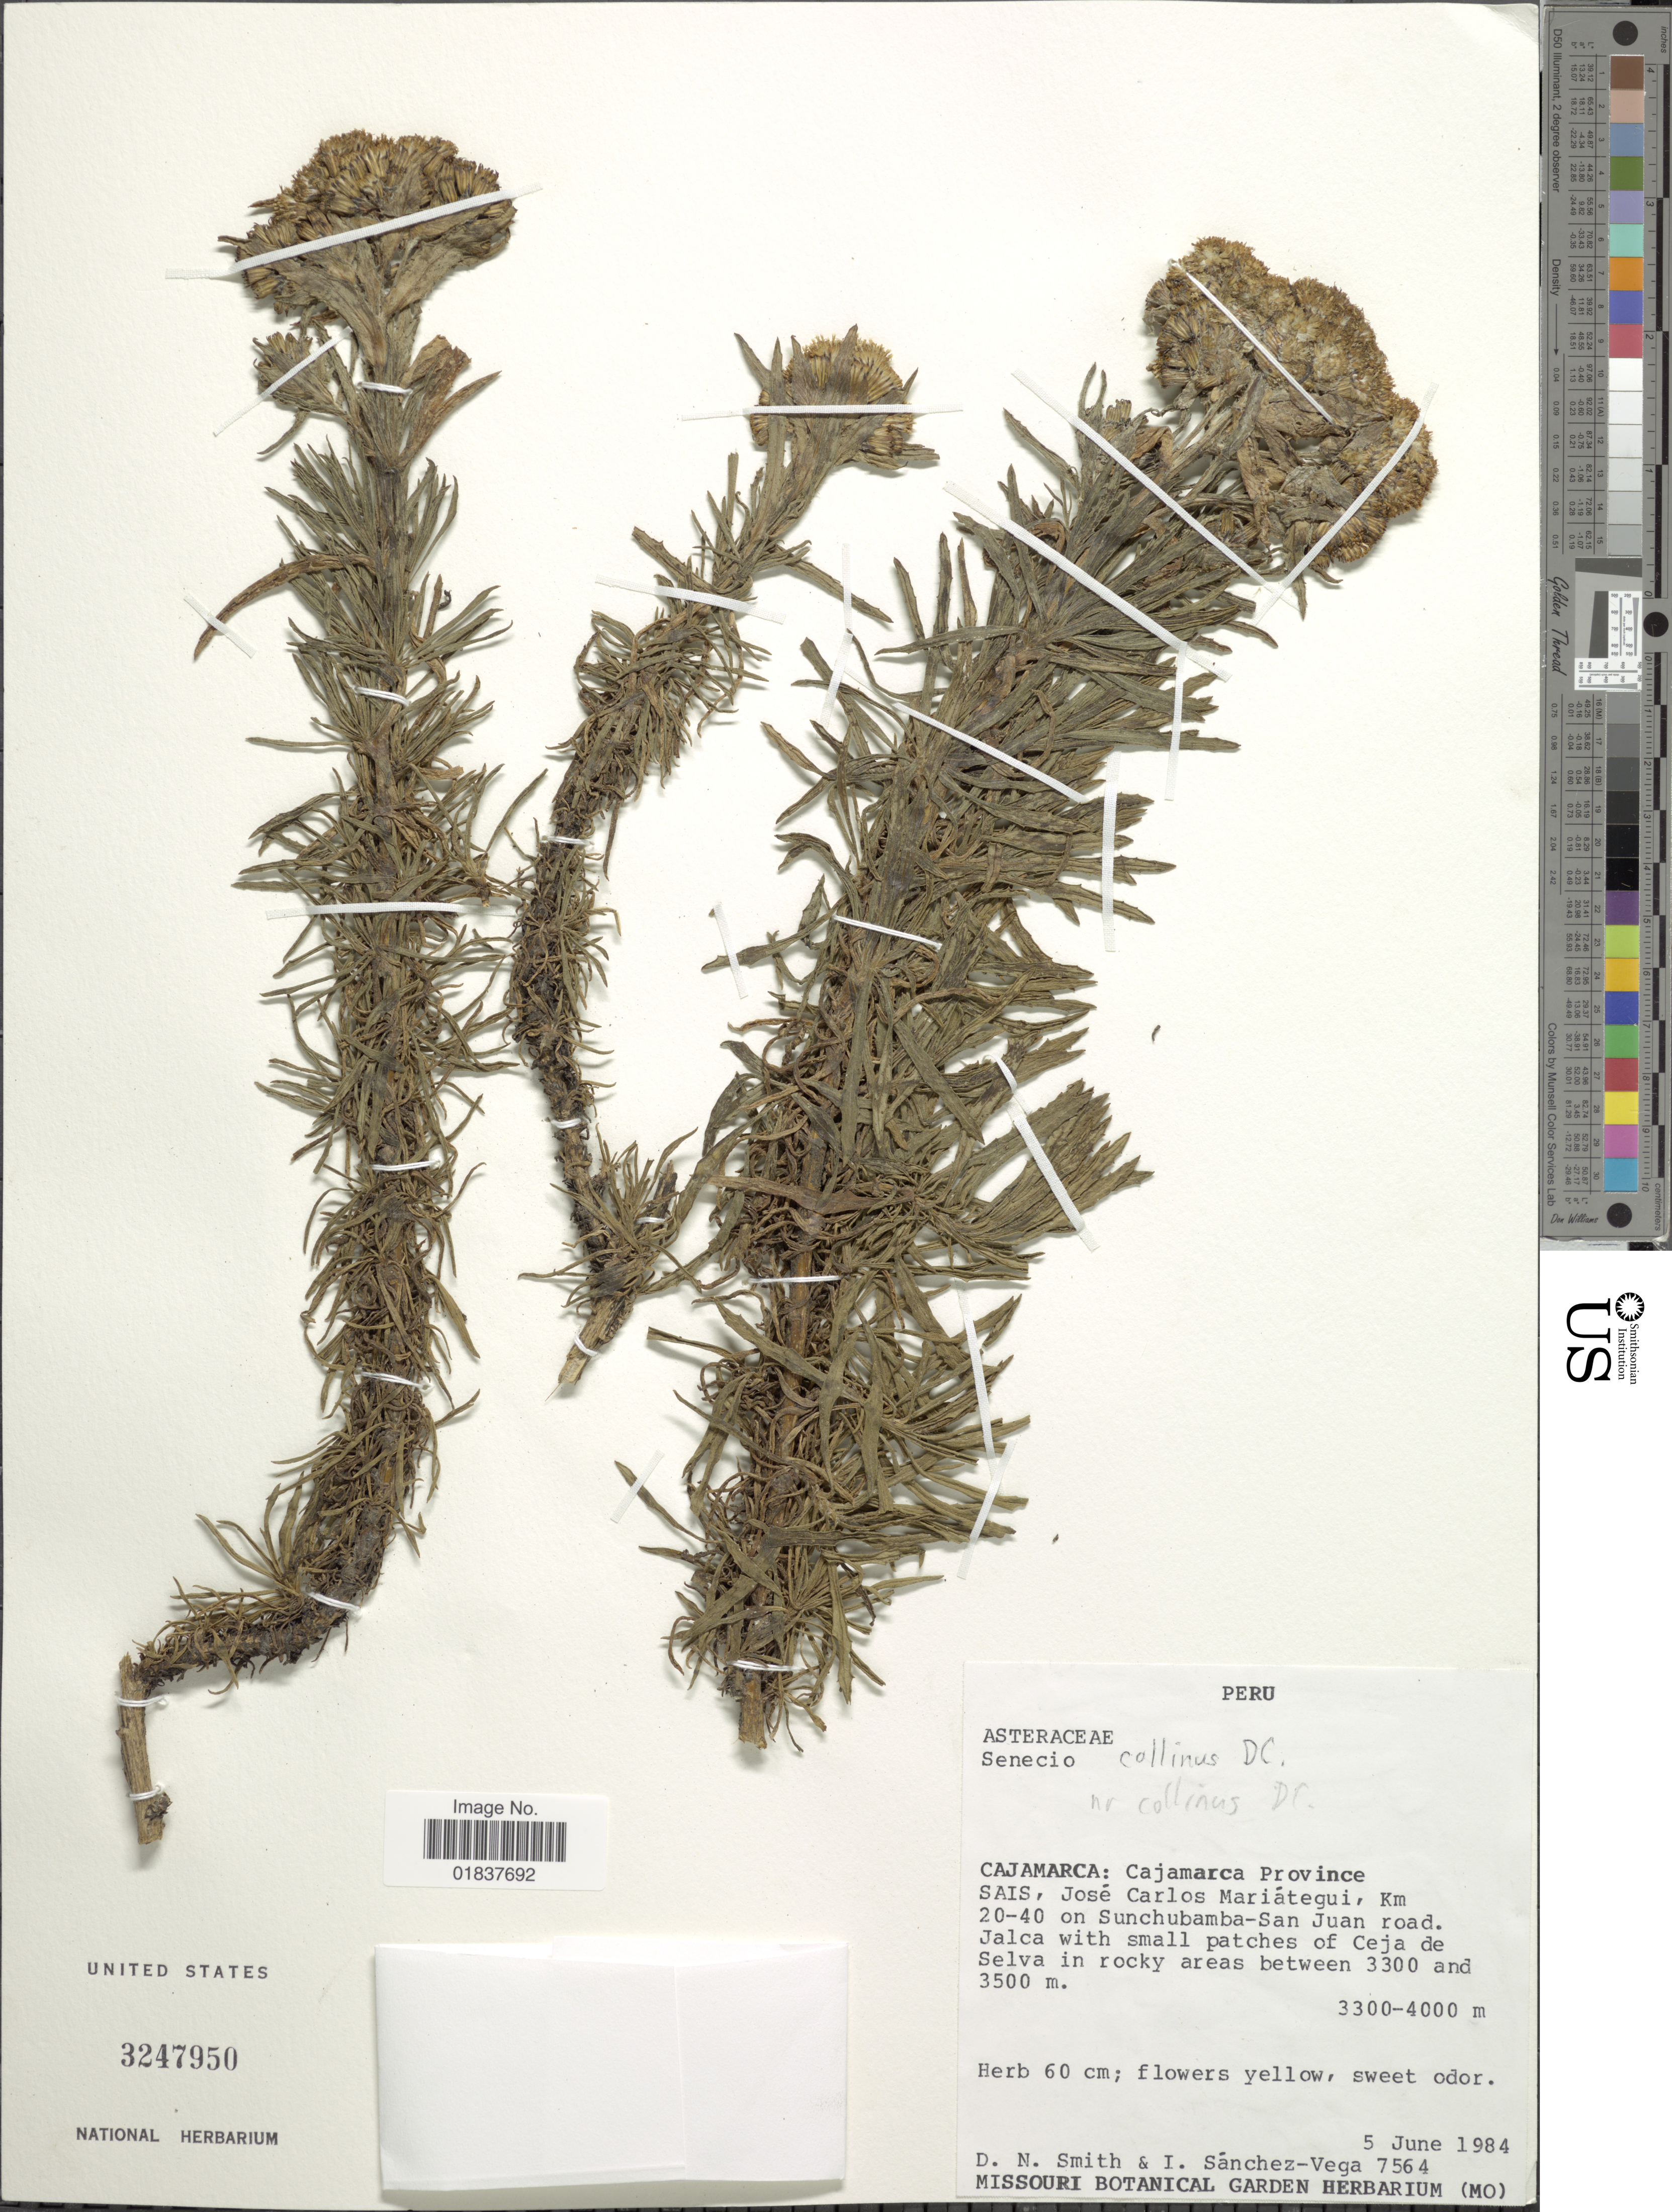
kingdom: Plantae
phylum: Tracheophyta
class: Magnoliopsida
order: Asterales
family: Asteraceae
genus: Senecio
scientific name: Senecio collinus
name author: DC.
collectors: D. Smith & I. Sánchez-Vega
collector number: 7564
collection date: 1984-06-05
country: Peru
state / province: Cajamarca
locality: Cajamarca Province, Sais, Jose Carlos Mariategui, km 20-40 on Sunchubamba-San Juan road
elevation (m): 3300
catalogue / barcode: US 3247950